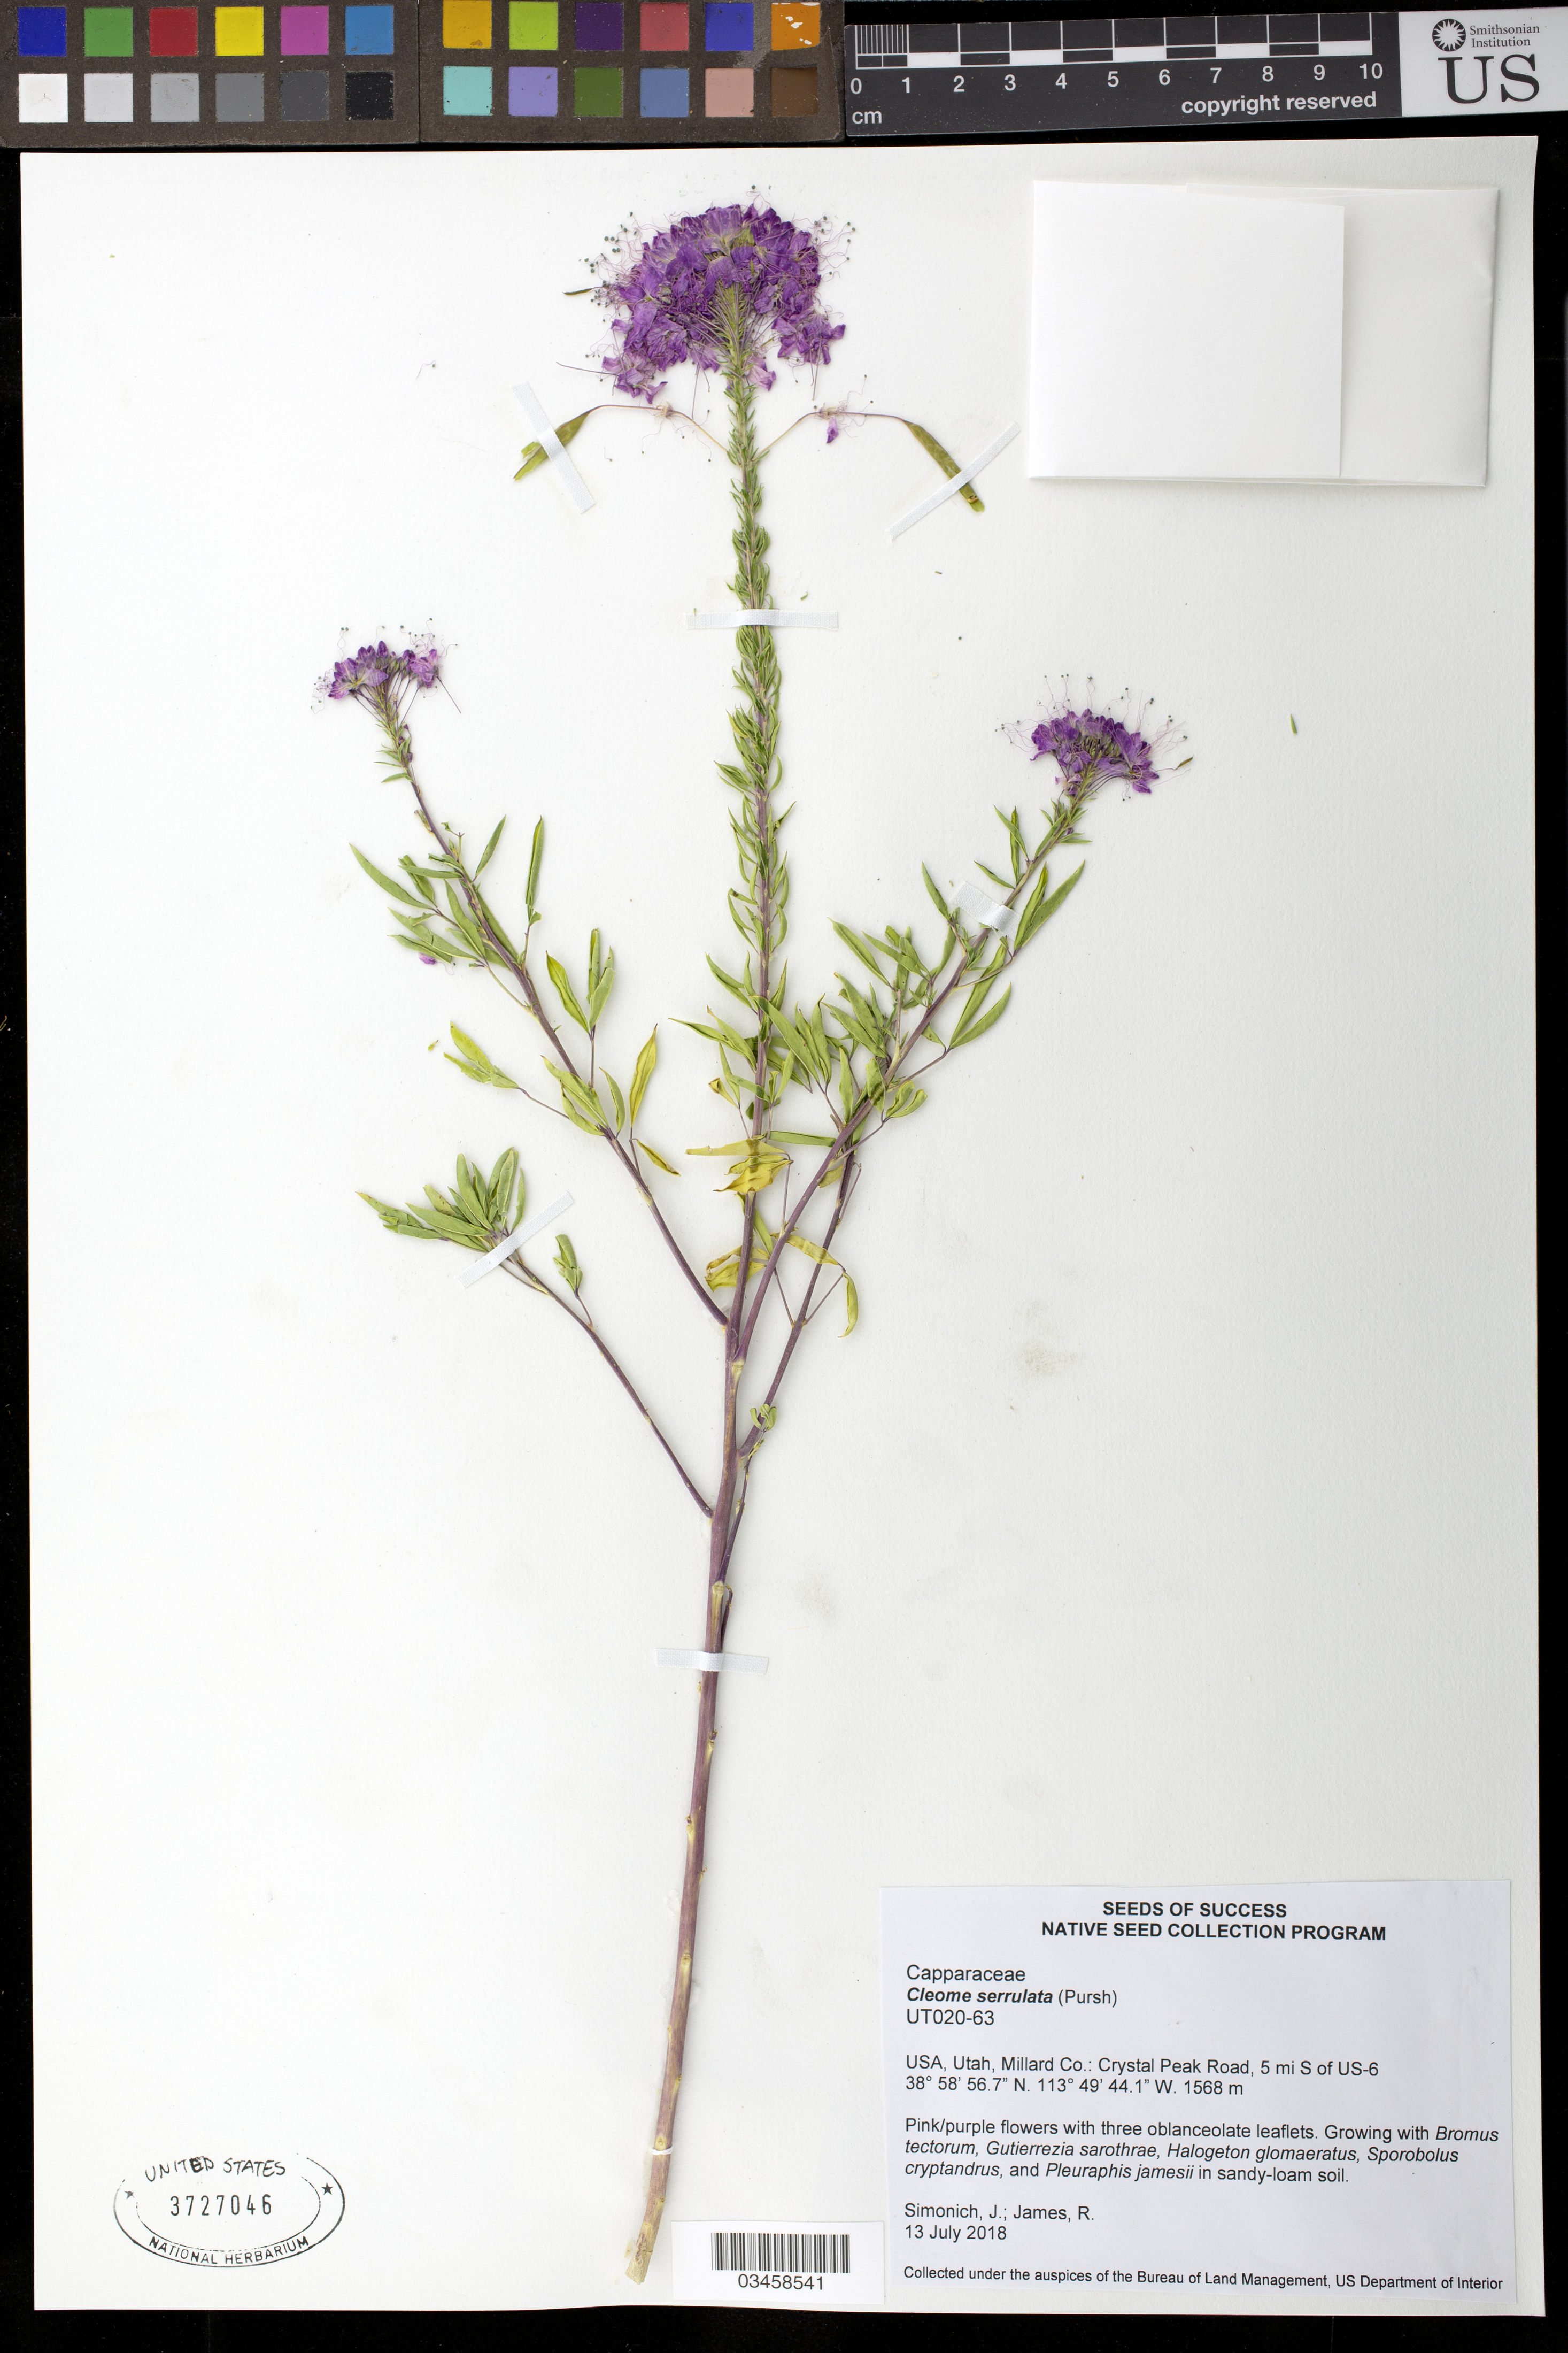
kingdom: Plantae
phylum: Tracheophyta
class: Magnoliopsida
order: Brassicales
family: Cleomaceae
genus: Cleomella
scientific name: Cleomella serrulata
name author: (Pursh) Roalson & J.C. Hall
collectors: J. Simonich & J. James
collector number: UT020-63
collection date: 2018-07-13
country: United States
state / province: Utah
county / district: Millard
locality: Crystal Peak Road, 5 mi. S of US-6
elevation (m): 1568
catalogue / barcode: US 3727046